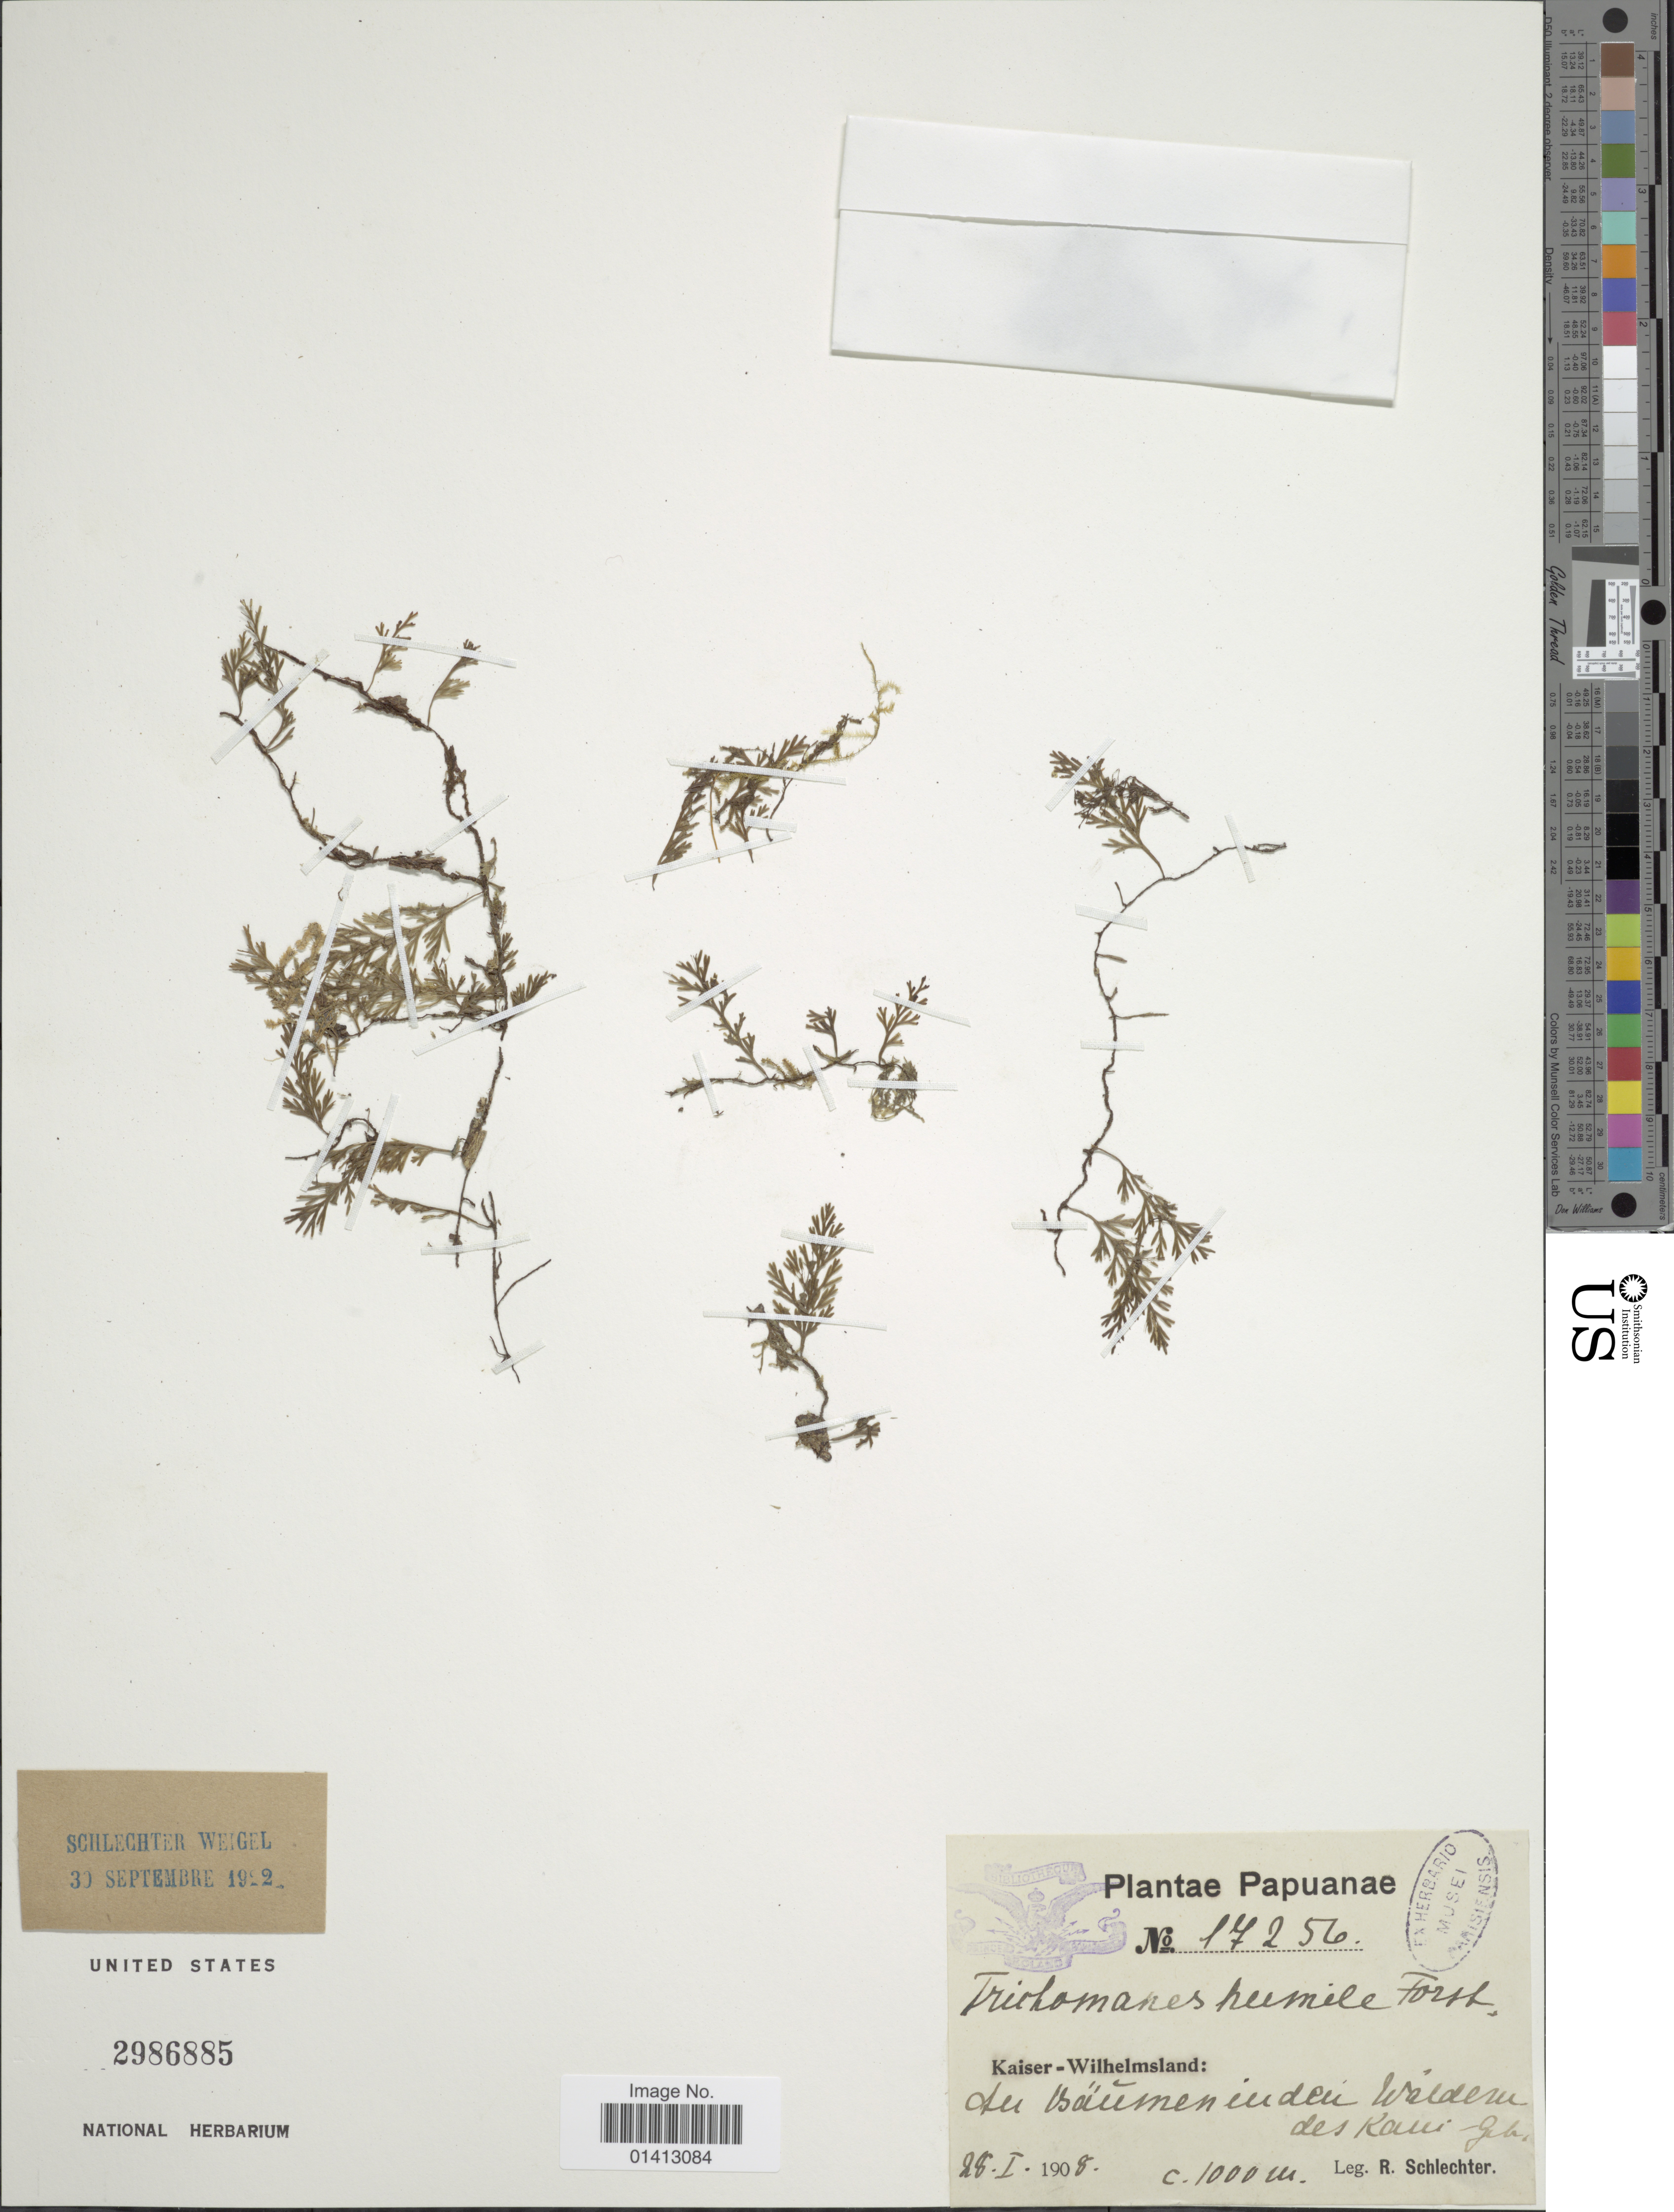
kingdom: Plantae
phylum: Tracheophyta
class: Polypodiopsida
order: Hymenophyllales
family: Hymenophyllaceae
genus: Crepidomanes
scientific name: Crepidomanes humilis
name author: (G. Forst.) Bosch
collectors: F. R. R. Schlechter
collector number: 17256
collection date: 1908-01-28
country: Papua New Guinea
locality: Kaiser-Wilhelmsland: An Bäumen in den Wäldern des Kani- Geb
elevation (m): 1000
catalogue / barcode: US 2986885